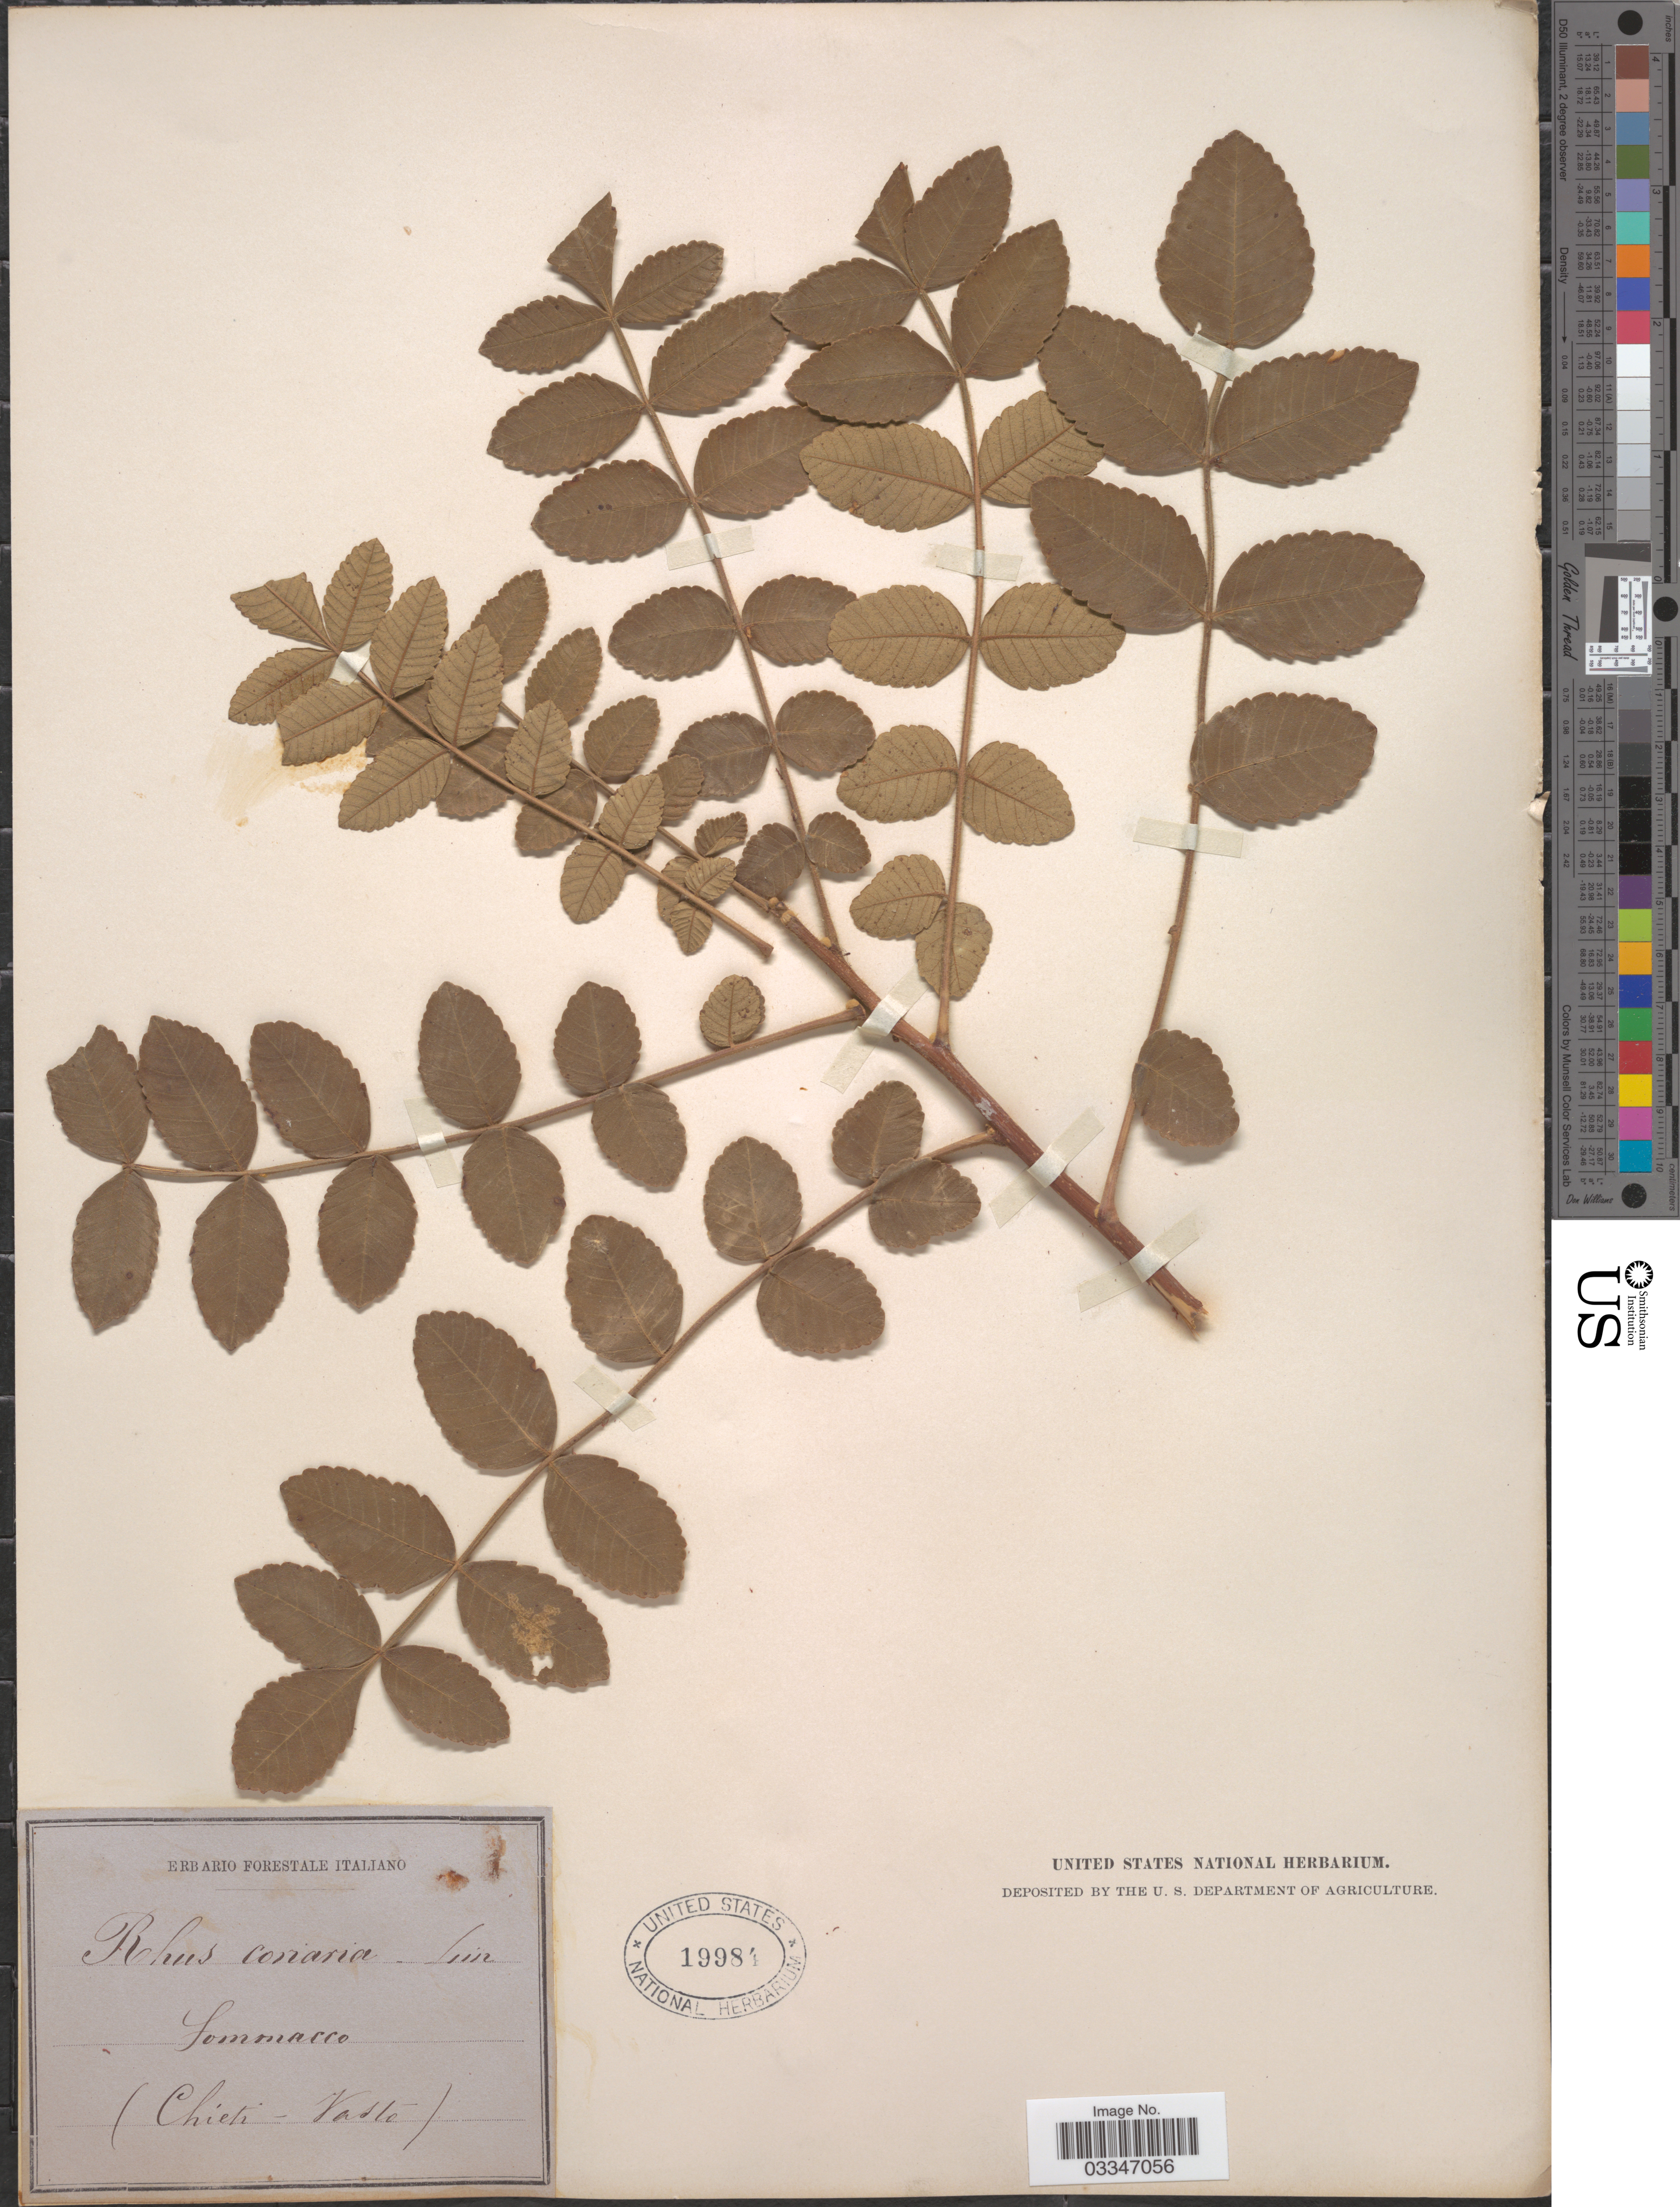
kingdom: Plantae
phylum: Tracheophyta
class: Magnoliopsida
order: Sapindales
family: Anacardiaceae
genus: Rhus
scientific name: Rhus coriaria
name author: L.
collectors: Ex herb. Forestale Italiano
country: Italy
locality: (Chieti - Vaslo).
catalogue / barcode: US 19984